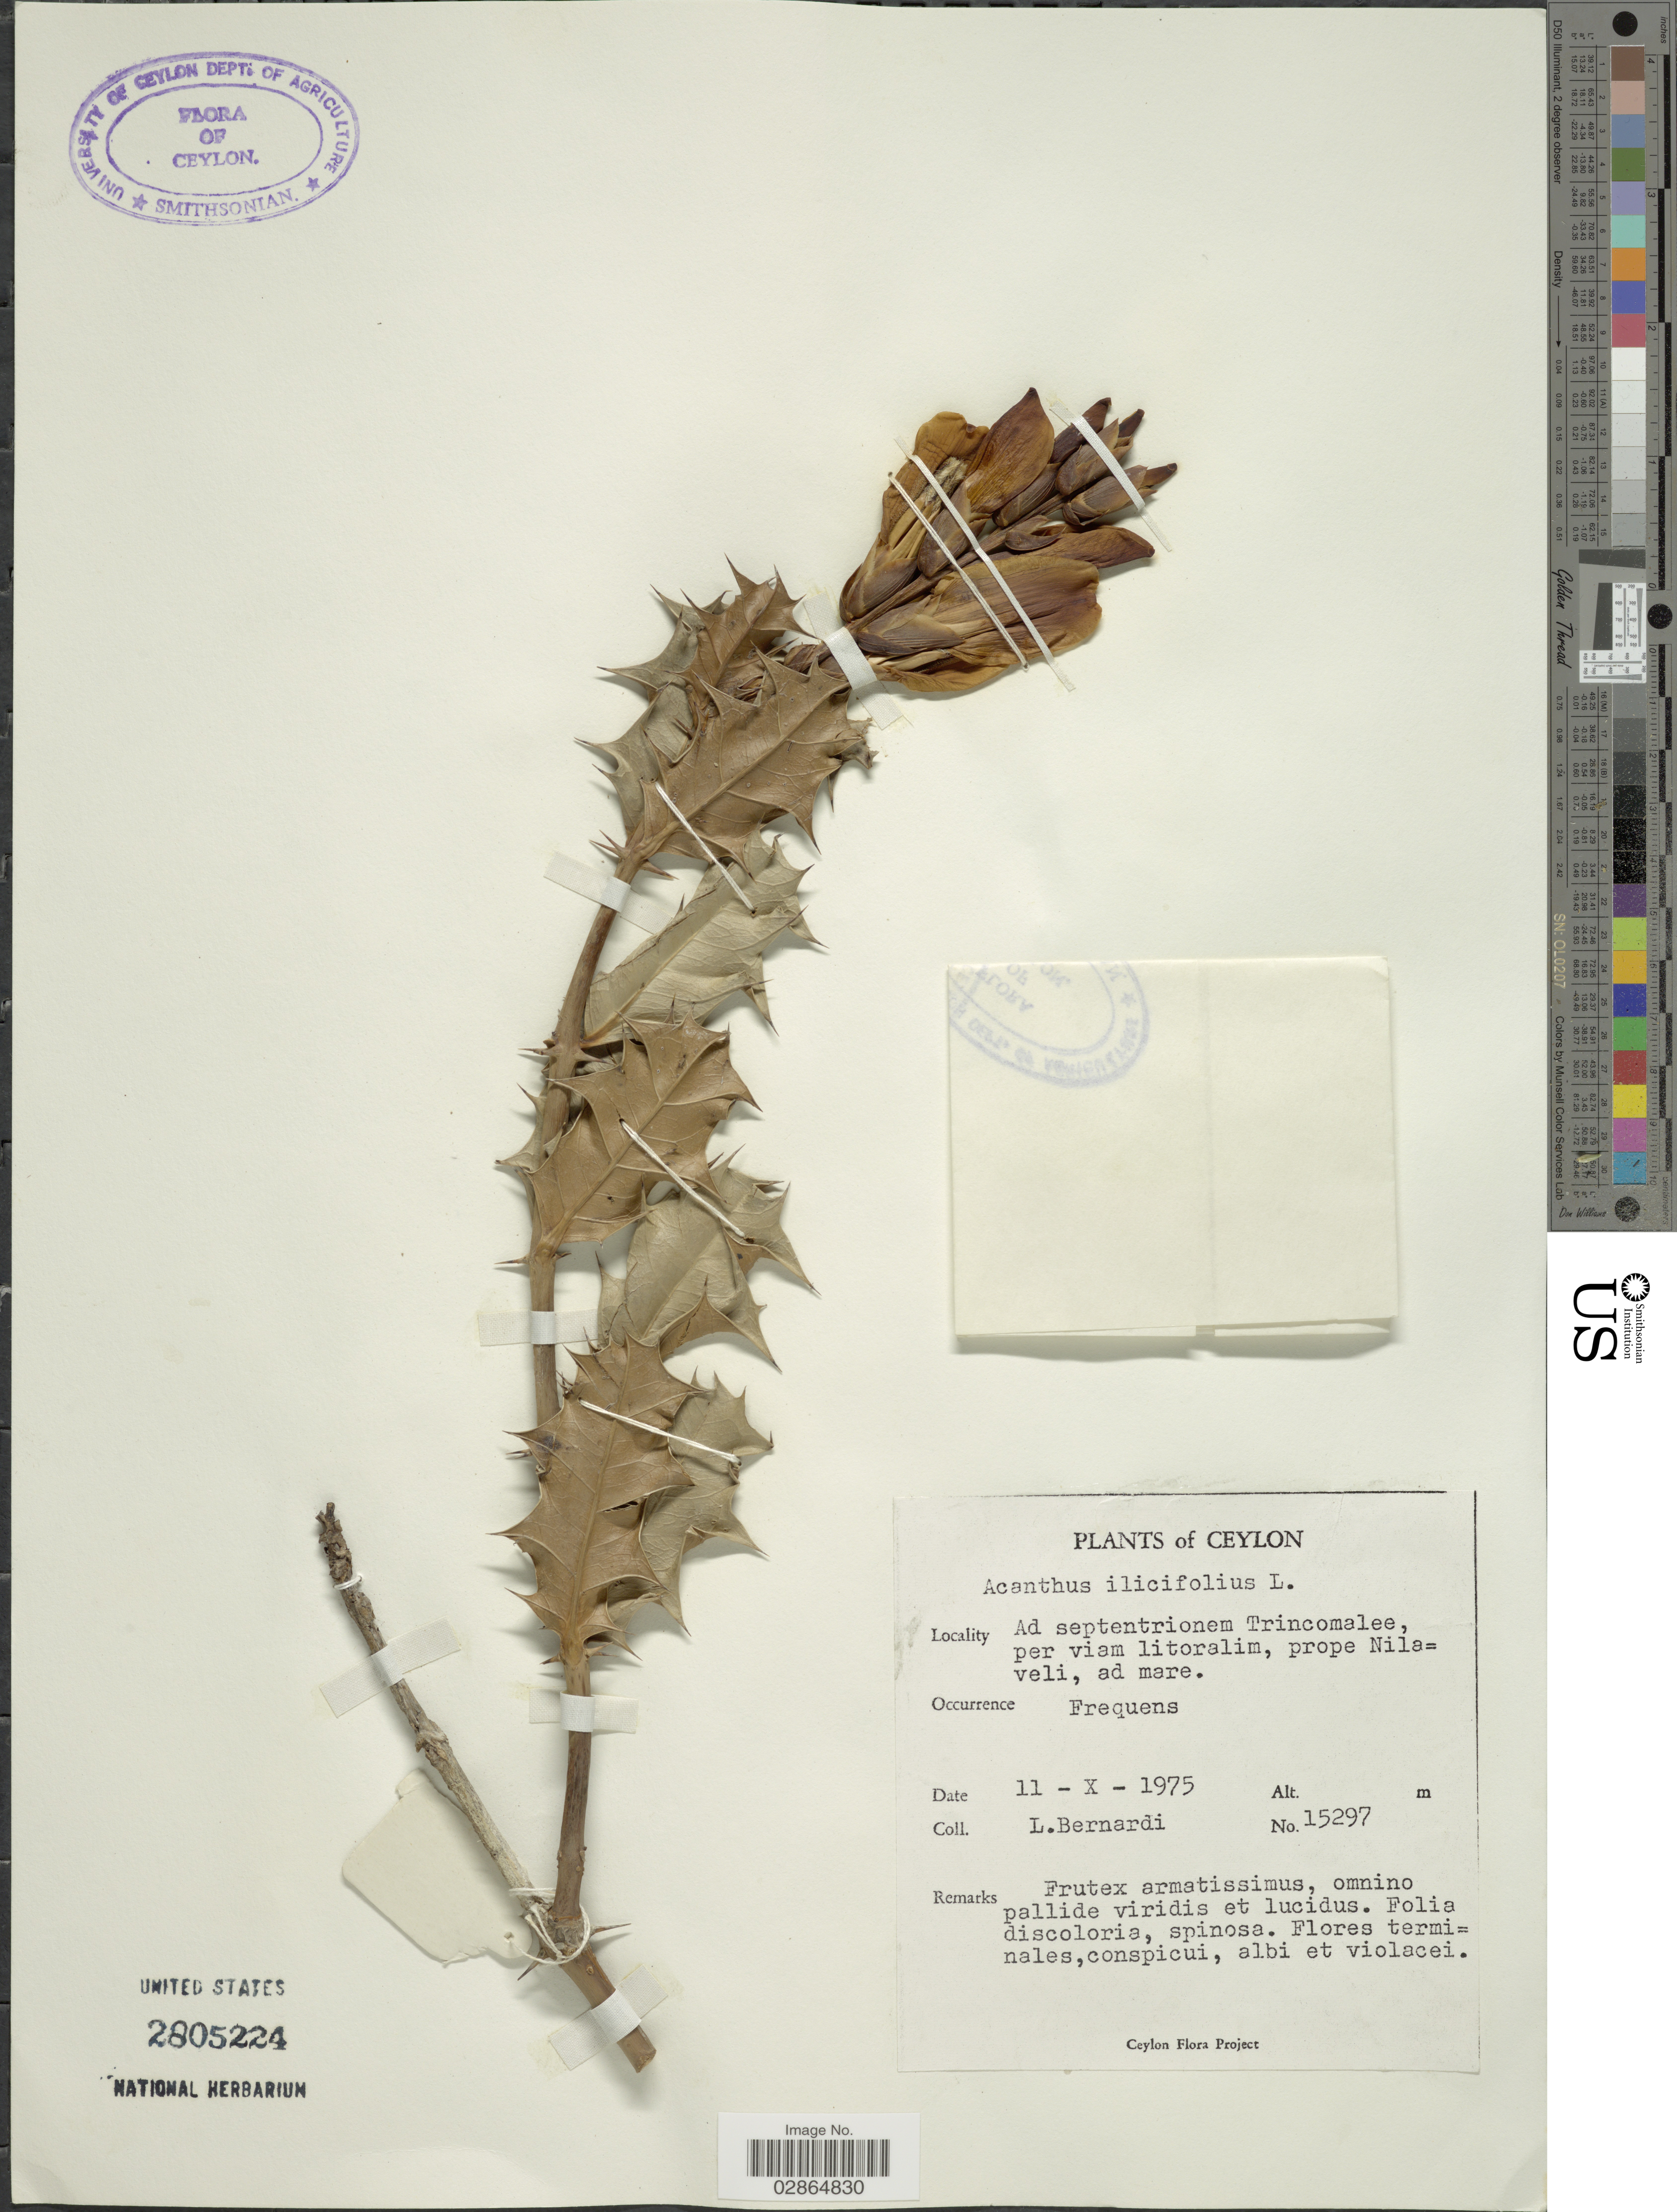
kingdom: Plantae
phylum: Tracheophyta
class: Magnoliopsida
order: Lamiales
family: Acanthaceae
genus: Acanthus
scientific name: Acanthus ilicifolius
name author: L.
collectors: L. Bernardi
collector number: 15297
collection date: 1975-10-11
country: Sri Lanka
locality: Ceylon, Ad septentrionem Trincomalee per viam litoralim, prope Nilaveli, ad mare.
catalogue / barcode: US 2805224